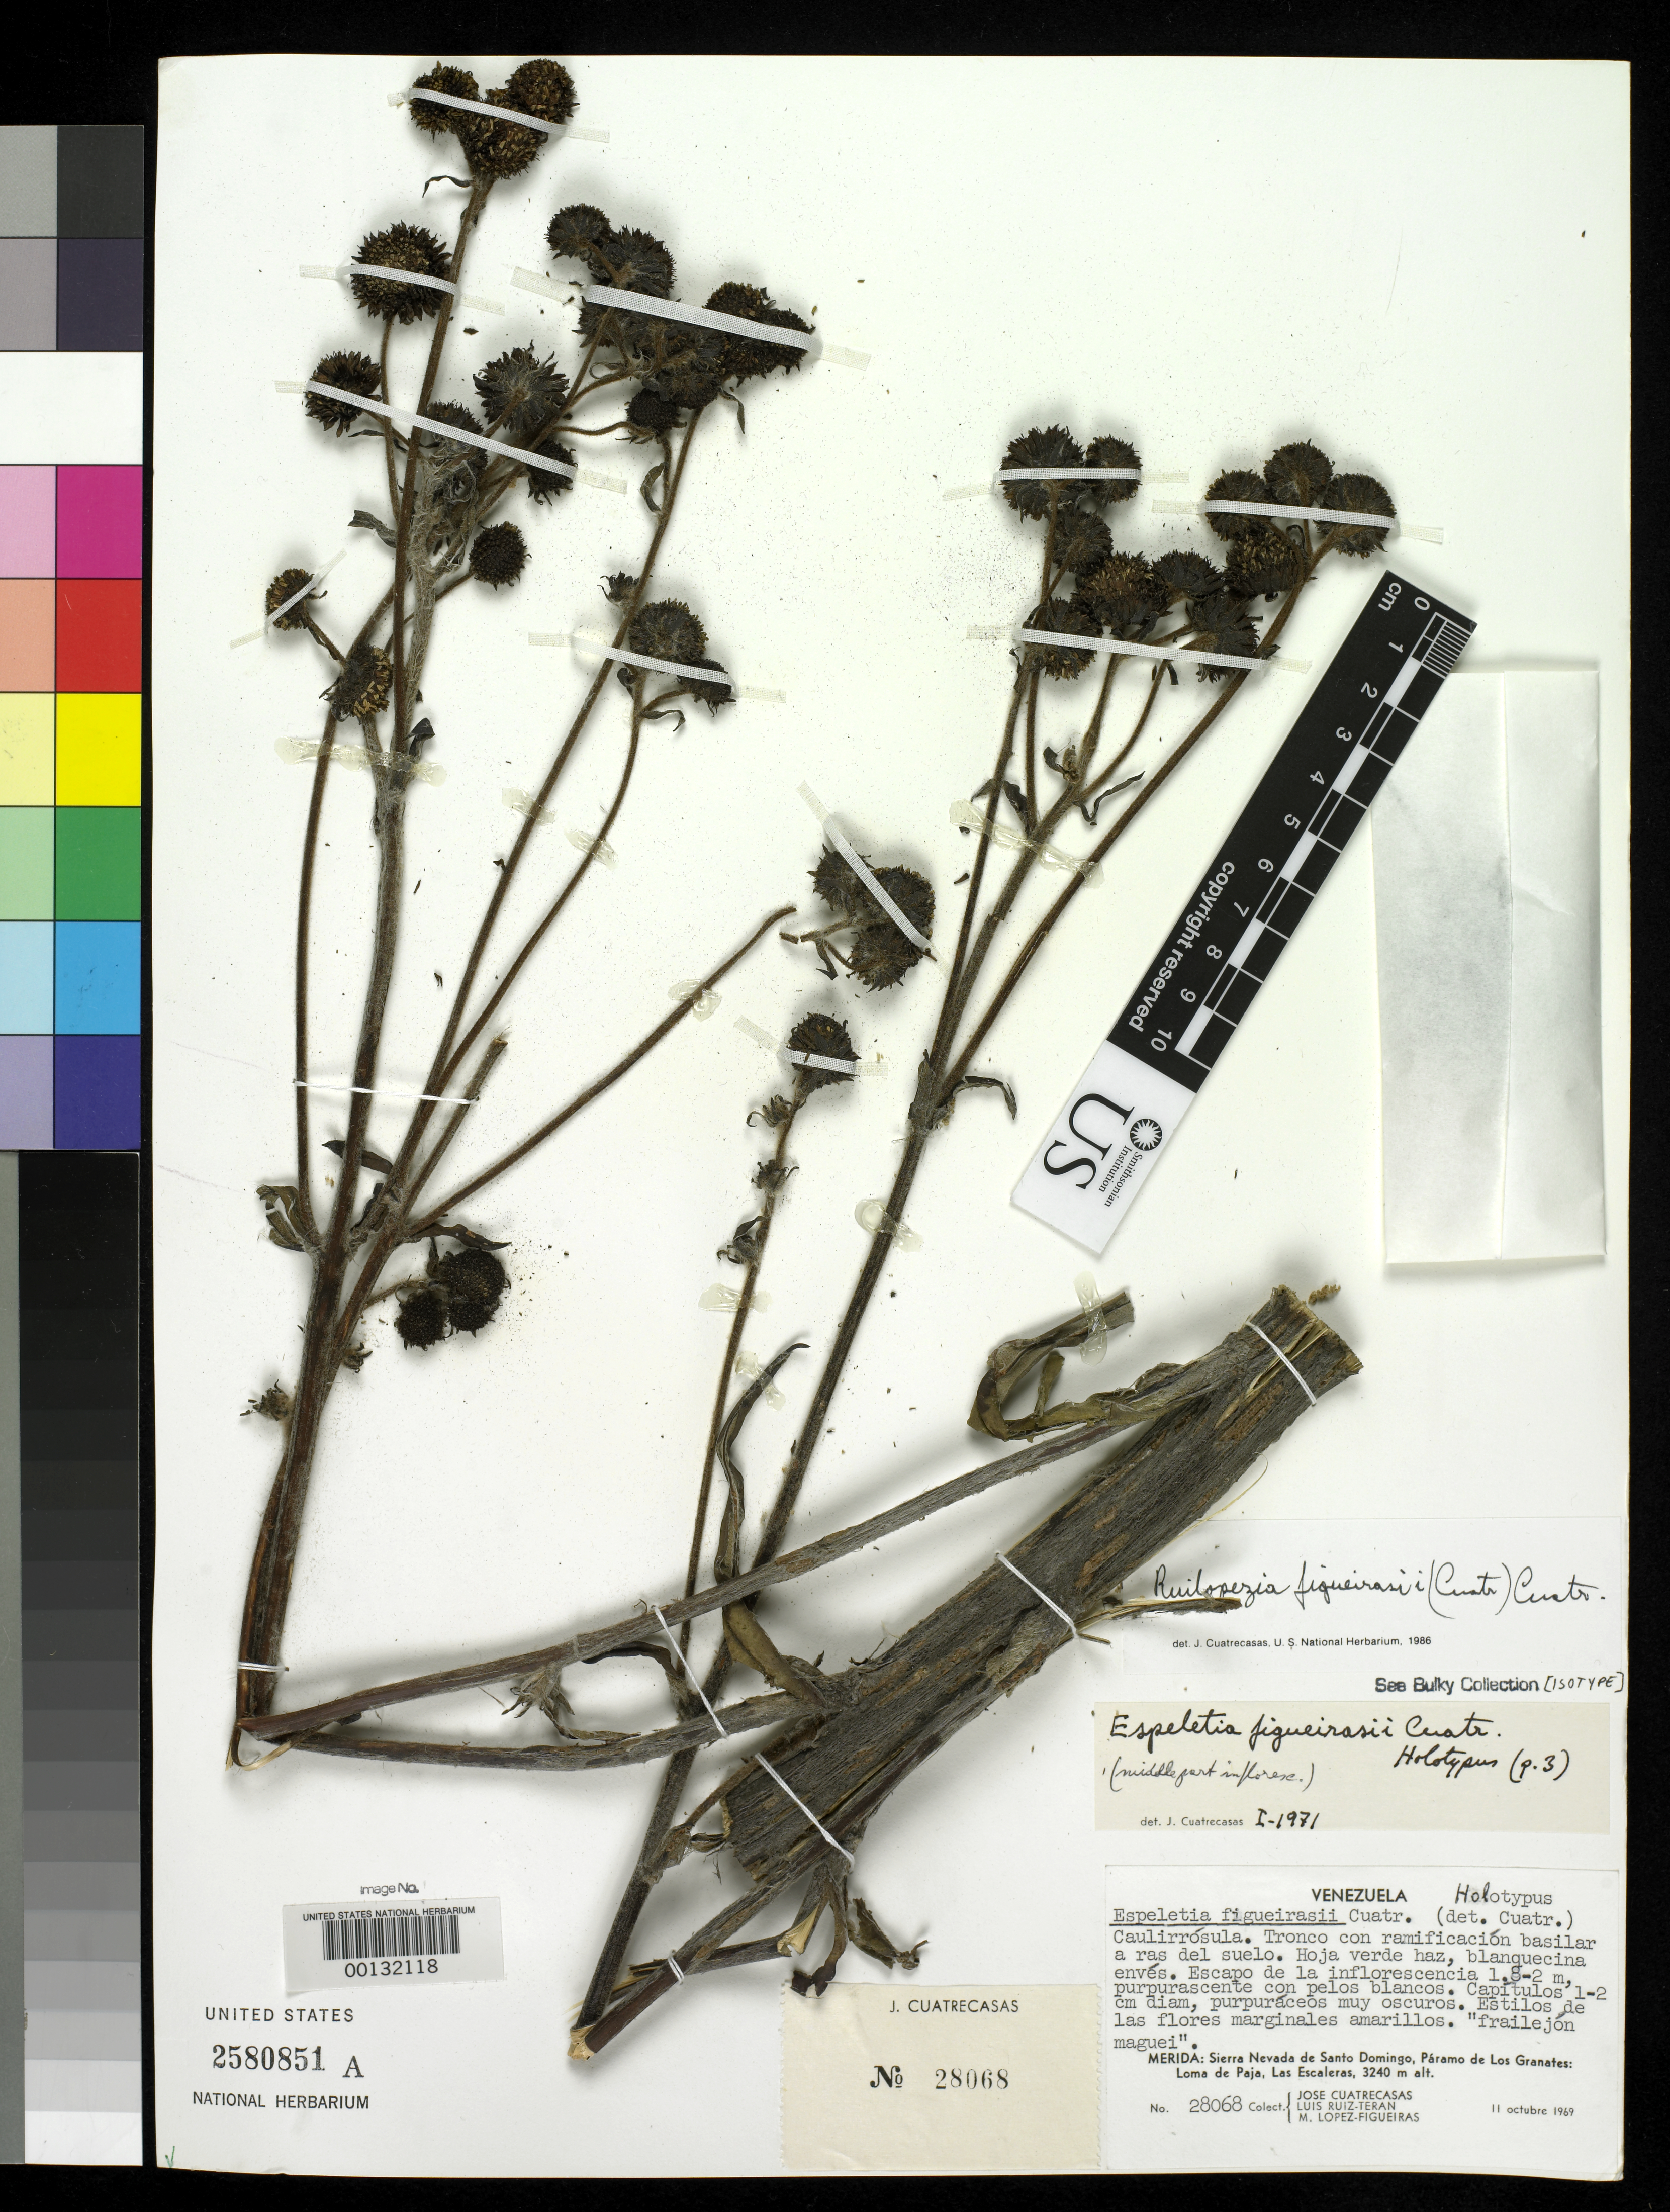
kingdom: Plantae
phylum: Tracheophyta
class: Magnoliopsida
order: Asterales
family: Asteraceae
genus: Espeletia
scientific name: Espeletia figueirasii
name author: Cuatrec.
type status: Holotype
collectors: J. Cuatrecasas, L. E. Ruíz-Terán & M. López Figueiras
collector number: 28068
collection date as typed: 11 Oct 1969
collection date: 1969-10-11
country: Venezuela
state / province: Mérida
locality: Sierra Nevada de Santo Domingo, Páramo de Los Granates, Loma de Paja, Las Escaleras.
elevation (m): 3240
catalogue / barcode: US 2580851A